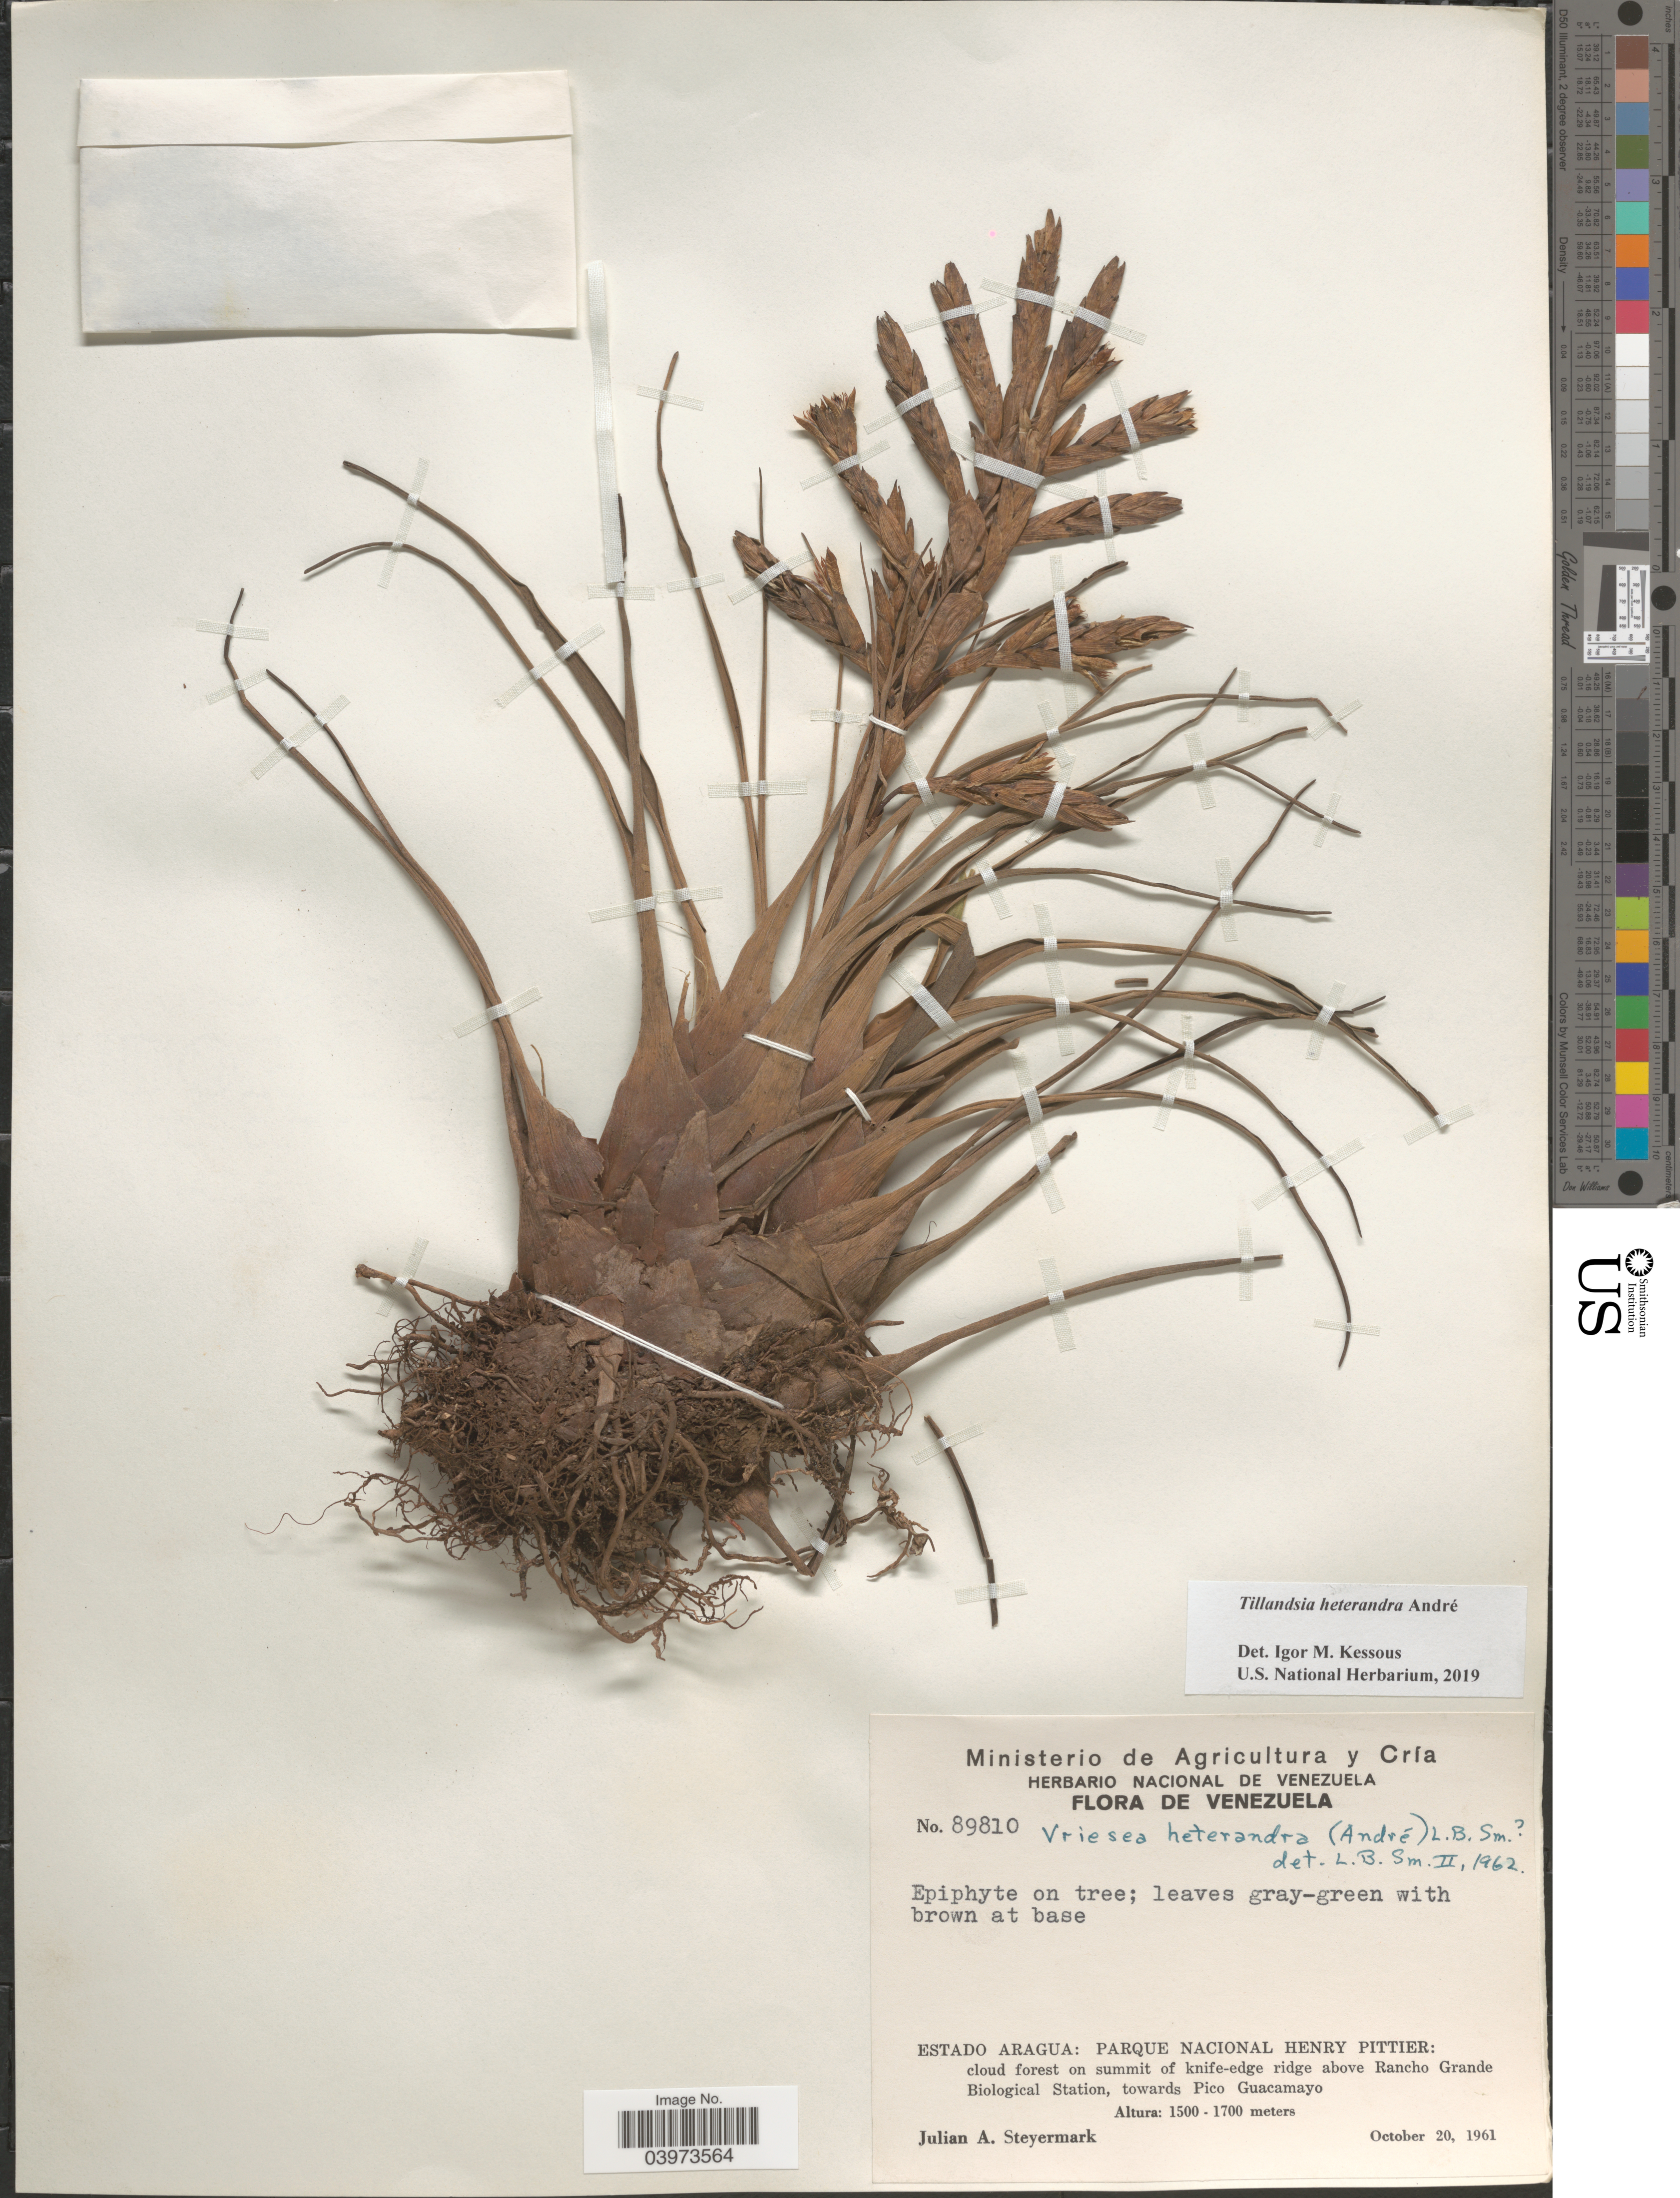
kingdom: Plantae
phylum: Tracheophyta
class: Liliopsida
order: Poales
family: Bromeliaceae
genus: Tillandsia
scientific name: Tillandsia heterandra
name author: André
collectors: J. Steyermark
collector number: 89810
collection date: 1961-10-20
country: Venezuela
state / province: Aragua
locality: Parque Nacional Henry Pittier: cloud forest on summit of knife-edge ridge above Rancho Grande Biological Station, towards Pico Guacamayo.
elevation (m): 1500